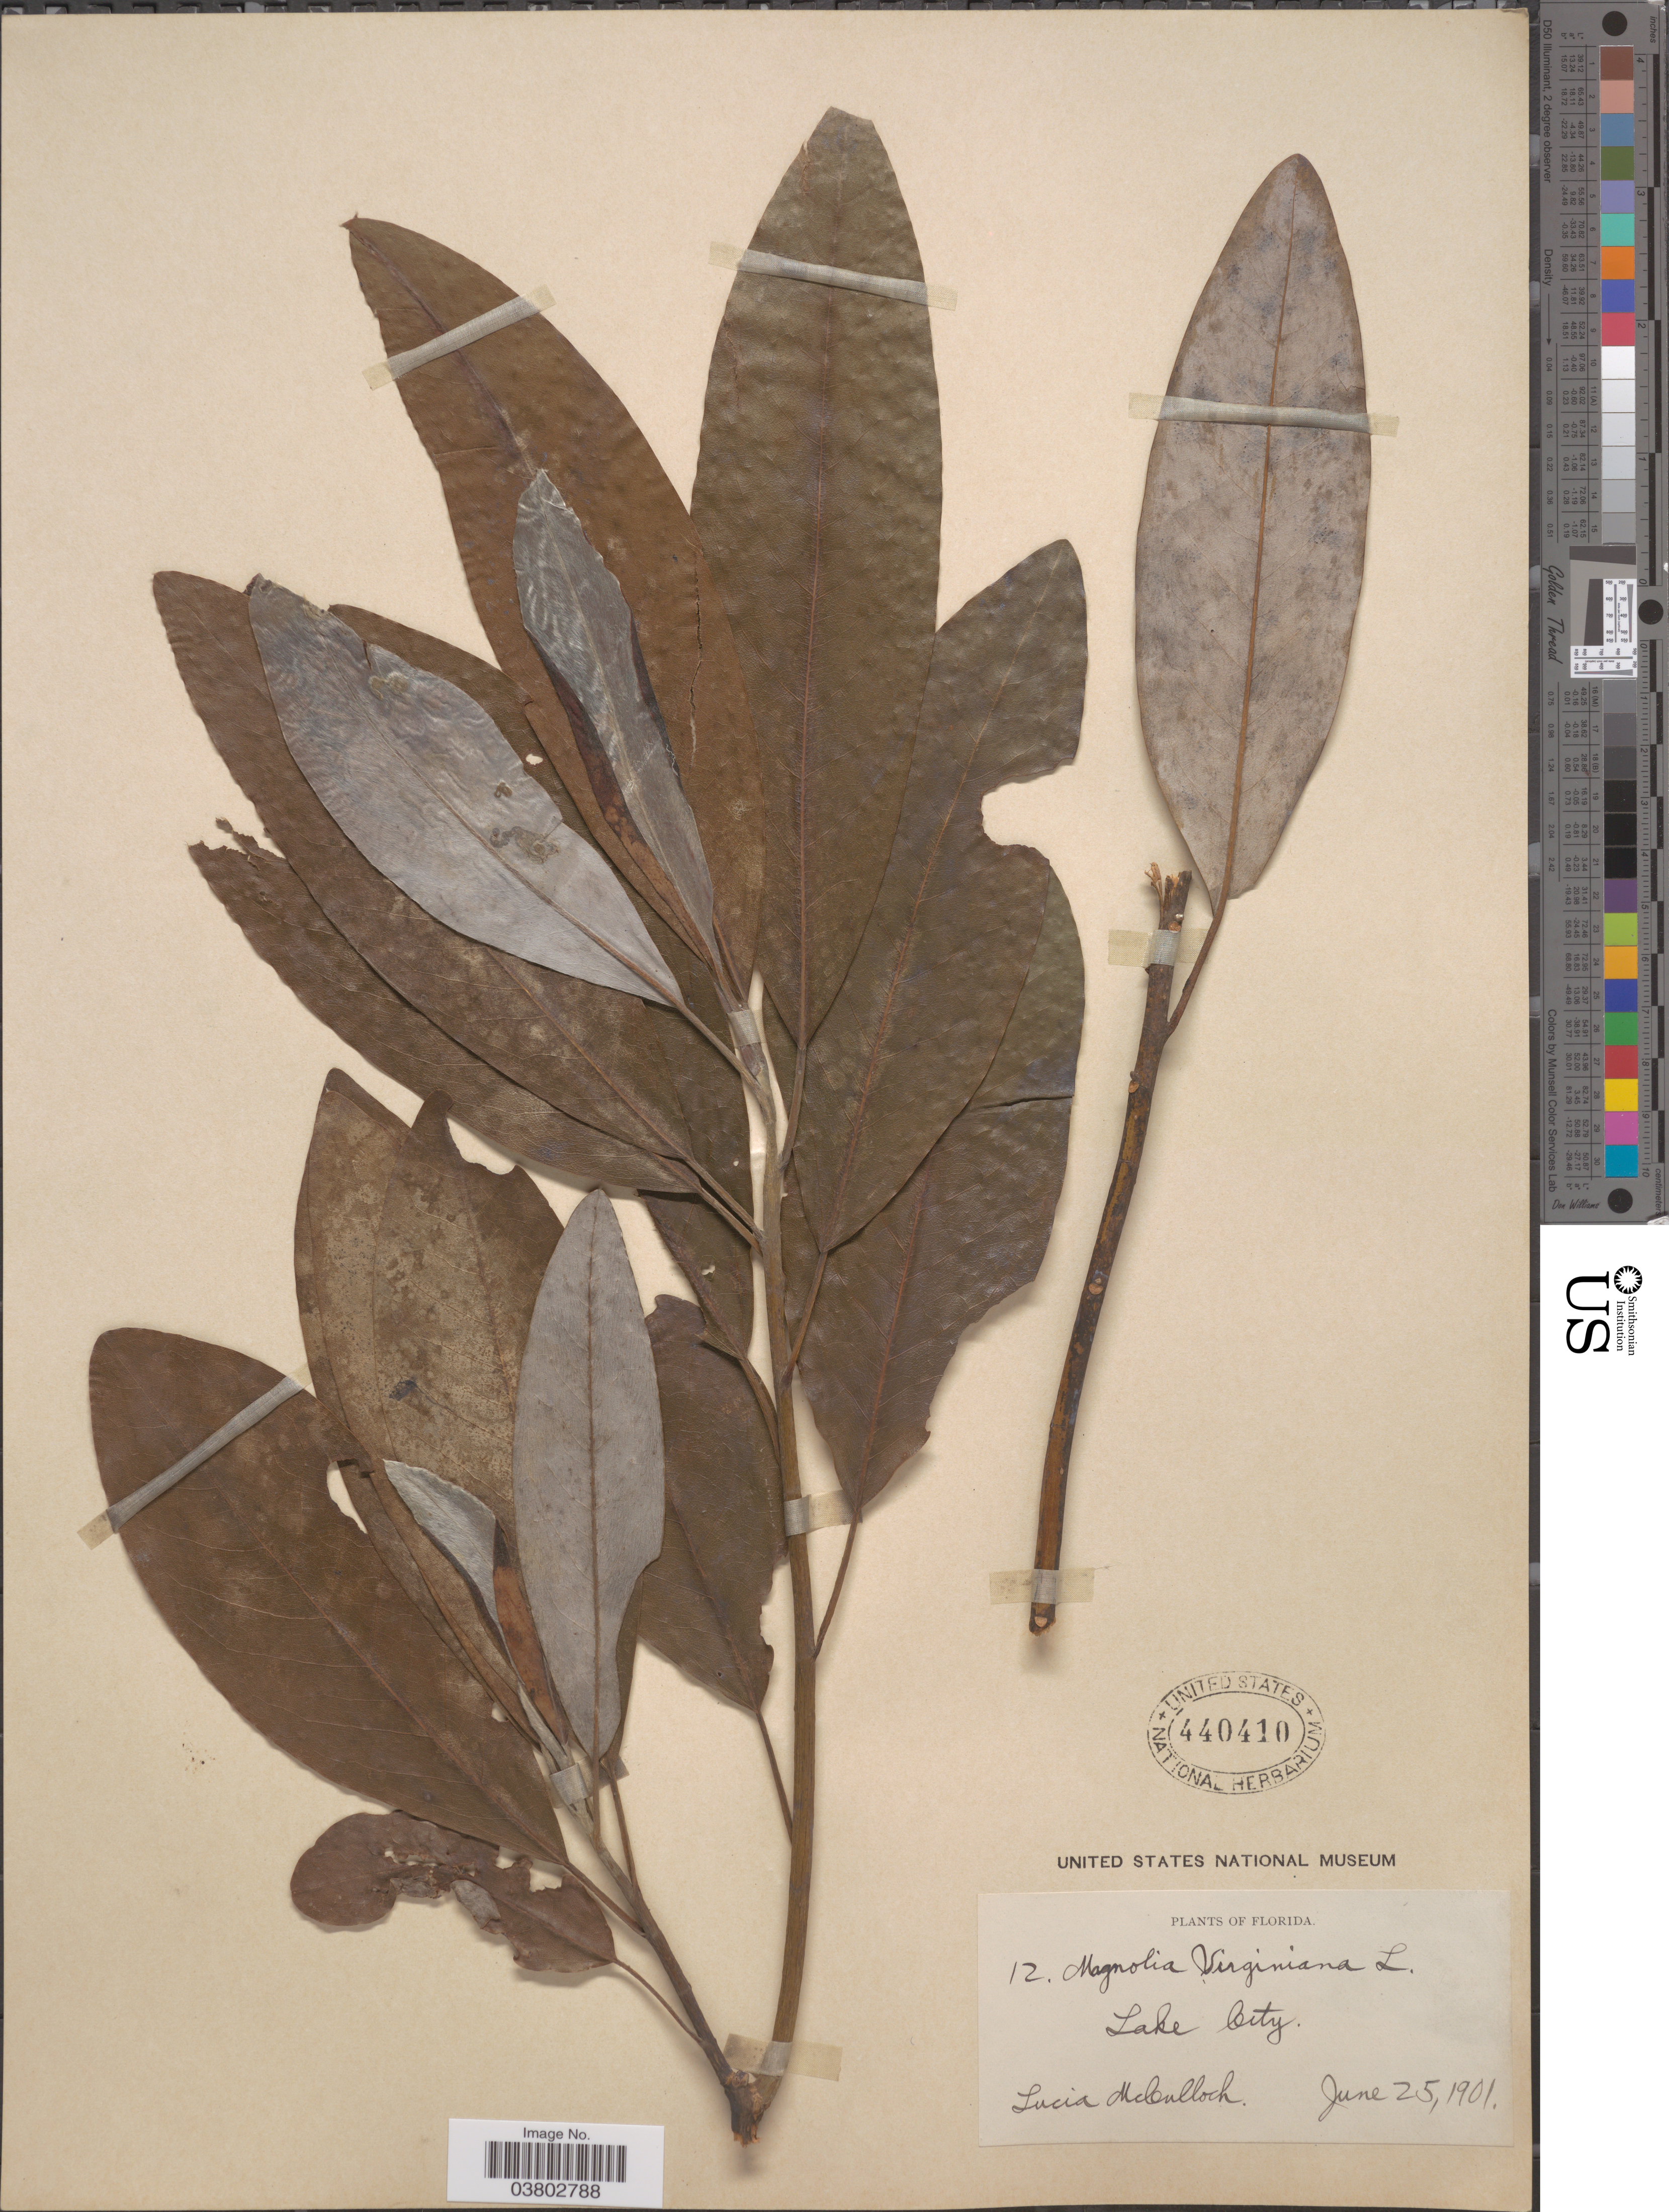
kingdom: Plantae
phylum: Tracheophyta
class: Magnoliopsida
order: Magnoliales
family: Magnoliaceae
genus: Magnolia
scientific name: Magnolia virginiana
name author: L.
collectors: L. McCulloch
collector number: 12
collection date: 1901-06-25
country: United States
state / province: Florida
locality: Lake City.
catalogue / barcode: US 440410